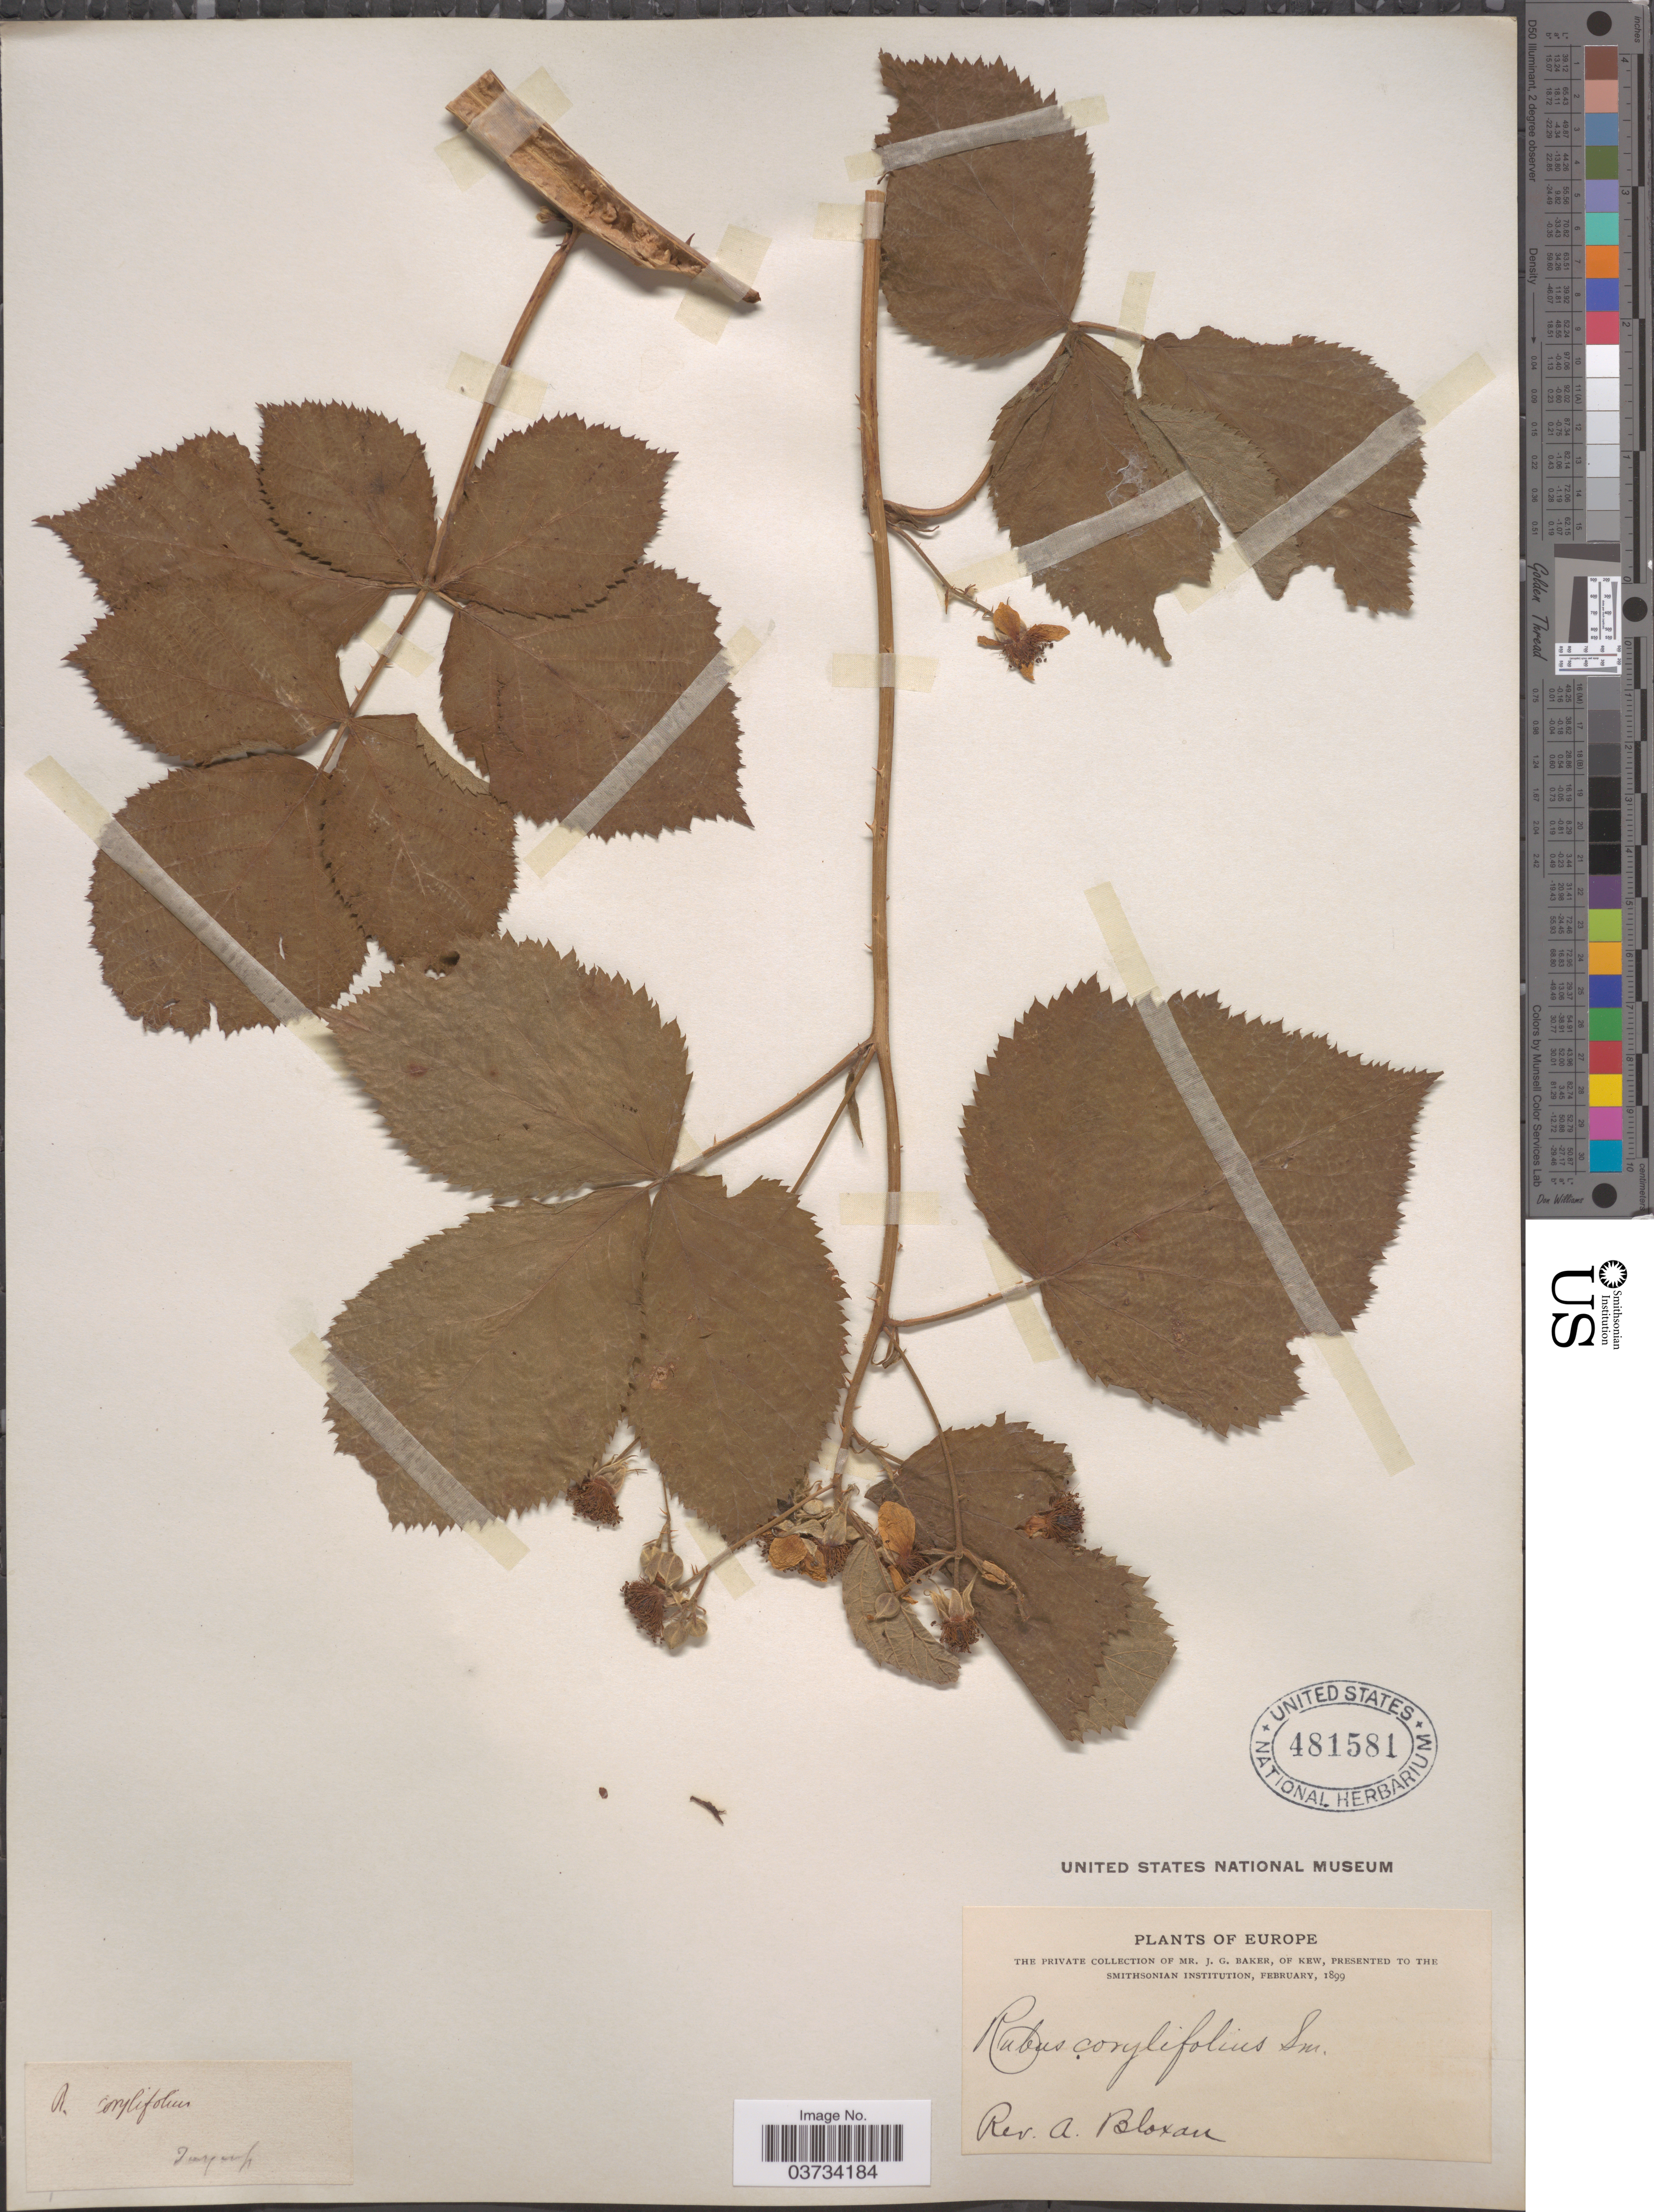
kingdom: Plantae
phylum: Tracheophyta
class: Magnoliopsida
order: Rosales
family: Rosaceae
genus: Rubus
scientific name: Rubus corylifolius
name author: Hayne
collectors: A. Bloxam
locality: Europe.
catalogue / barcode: US 481581